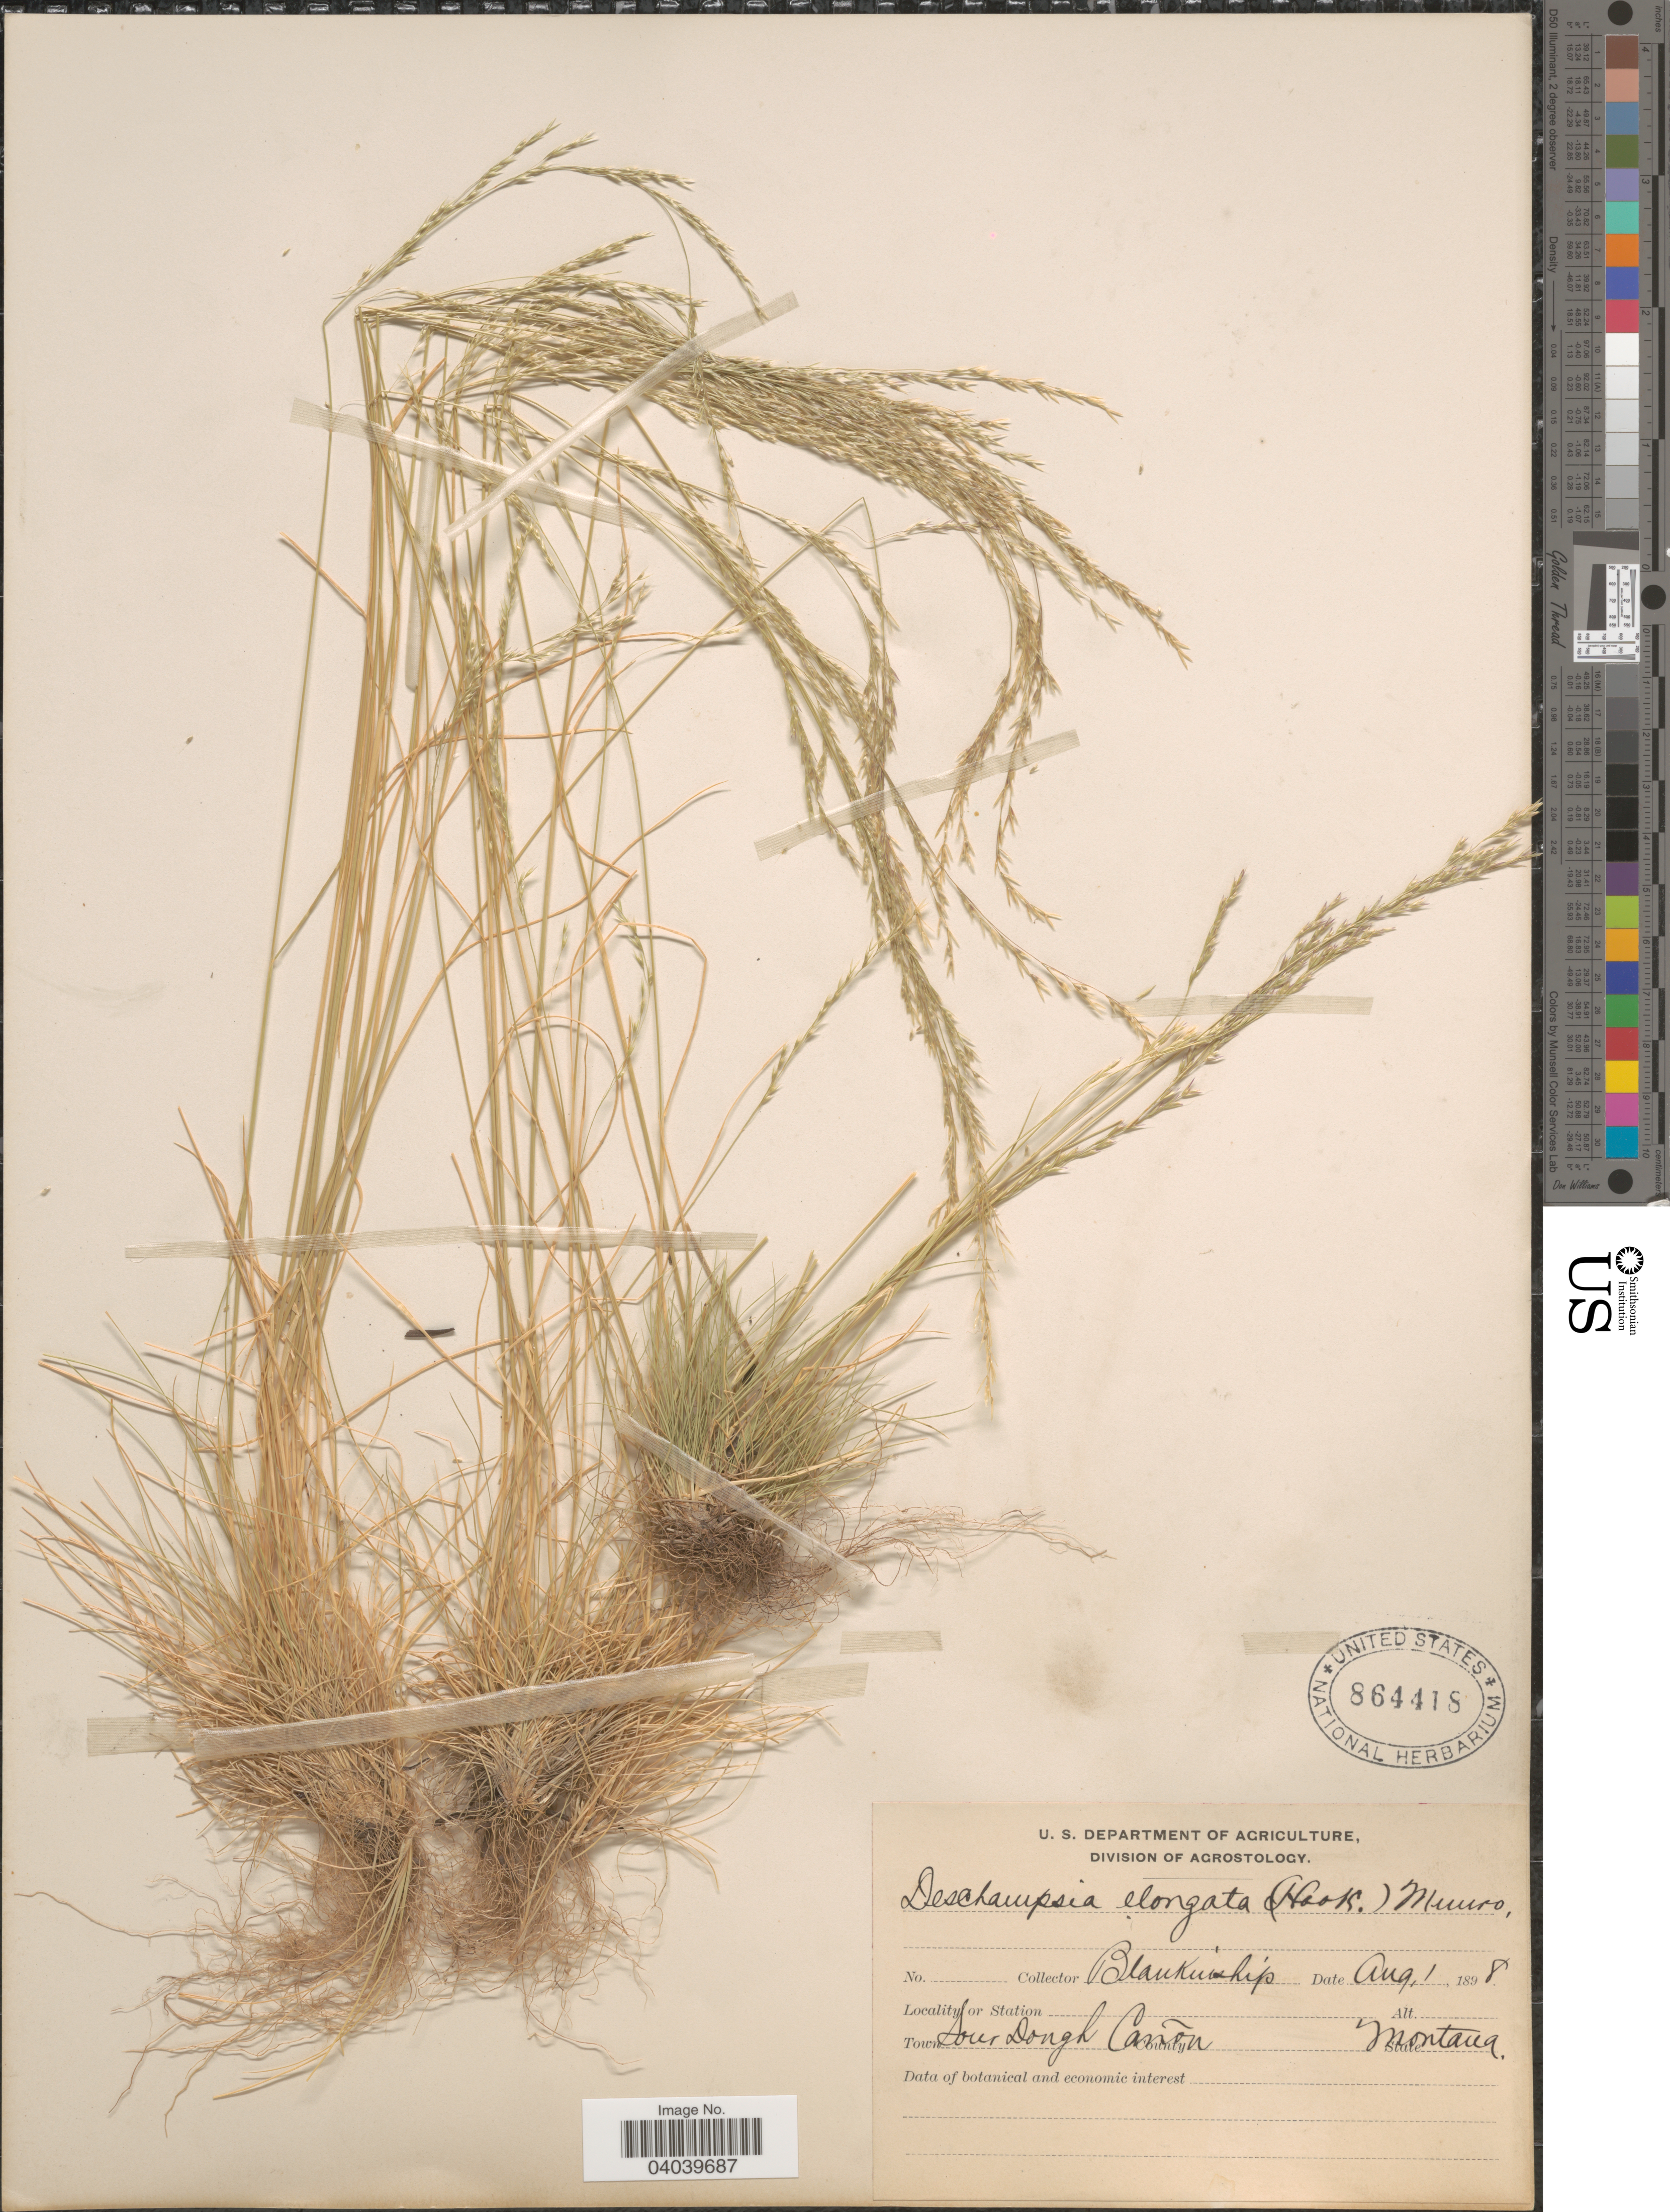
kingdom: Plantae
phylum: Tracheophyta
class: Liliopsida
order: Poales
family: Poaceae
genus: Deschampsia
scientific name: Deschampsia elongata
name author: (Hook.) Munro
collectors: Blankinship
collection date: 1898-08-01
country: United States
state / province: Montana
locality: Sour Dough Cañon.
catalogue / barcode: US 864418